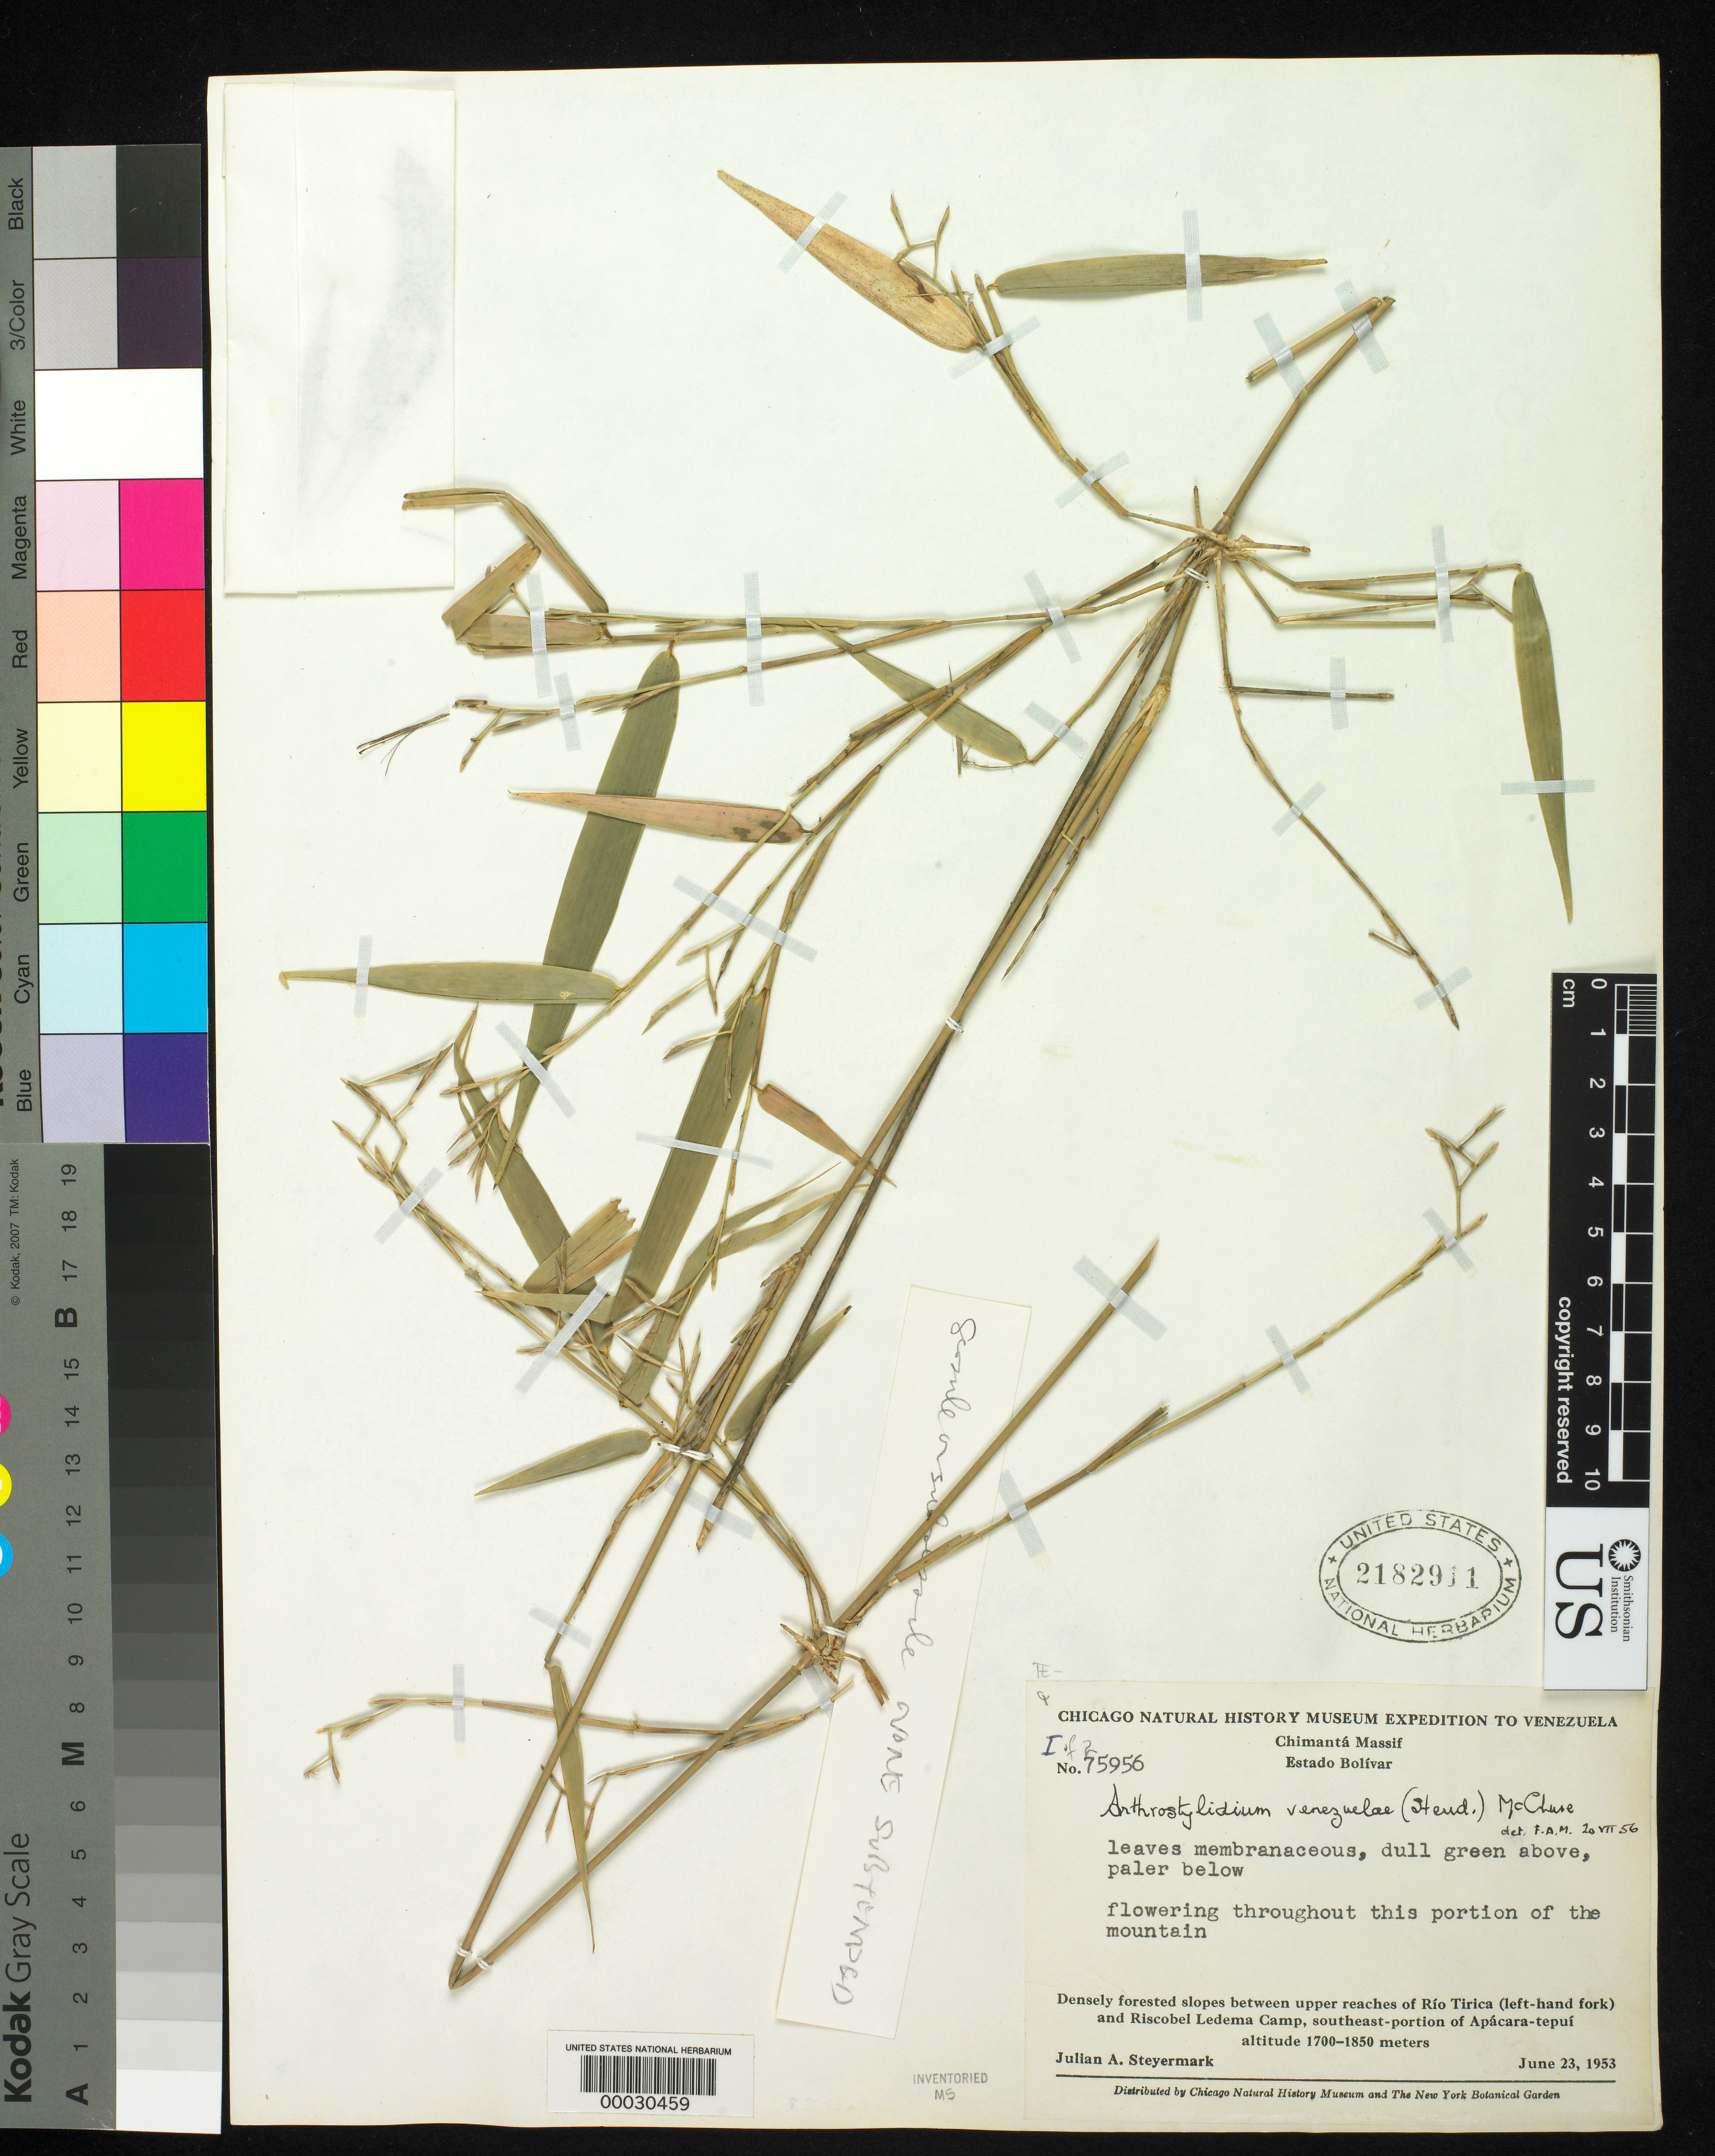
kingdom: Plantae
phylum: Tracheophyta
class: Liliopsida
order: Poales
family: Poaceae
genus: Arthrostylidium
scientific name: Arthrostylidium venezuelae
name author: (Steud.) McClure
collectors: J. Steyermark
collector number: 75956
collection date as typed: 23 Jun 1953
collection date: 1953-06-23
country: Venezuela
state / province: Bolivar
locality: Chimanta massif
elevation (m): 1700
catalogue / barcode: US 2182911